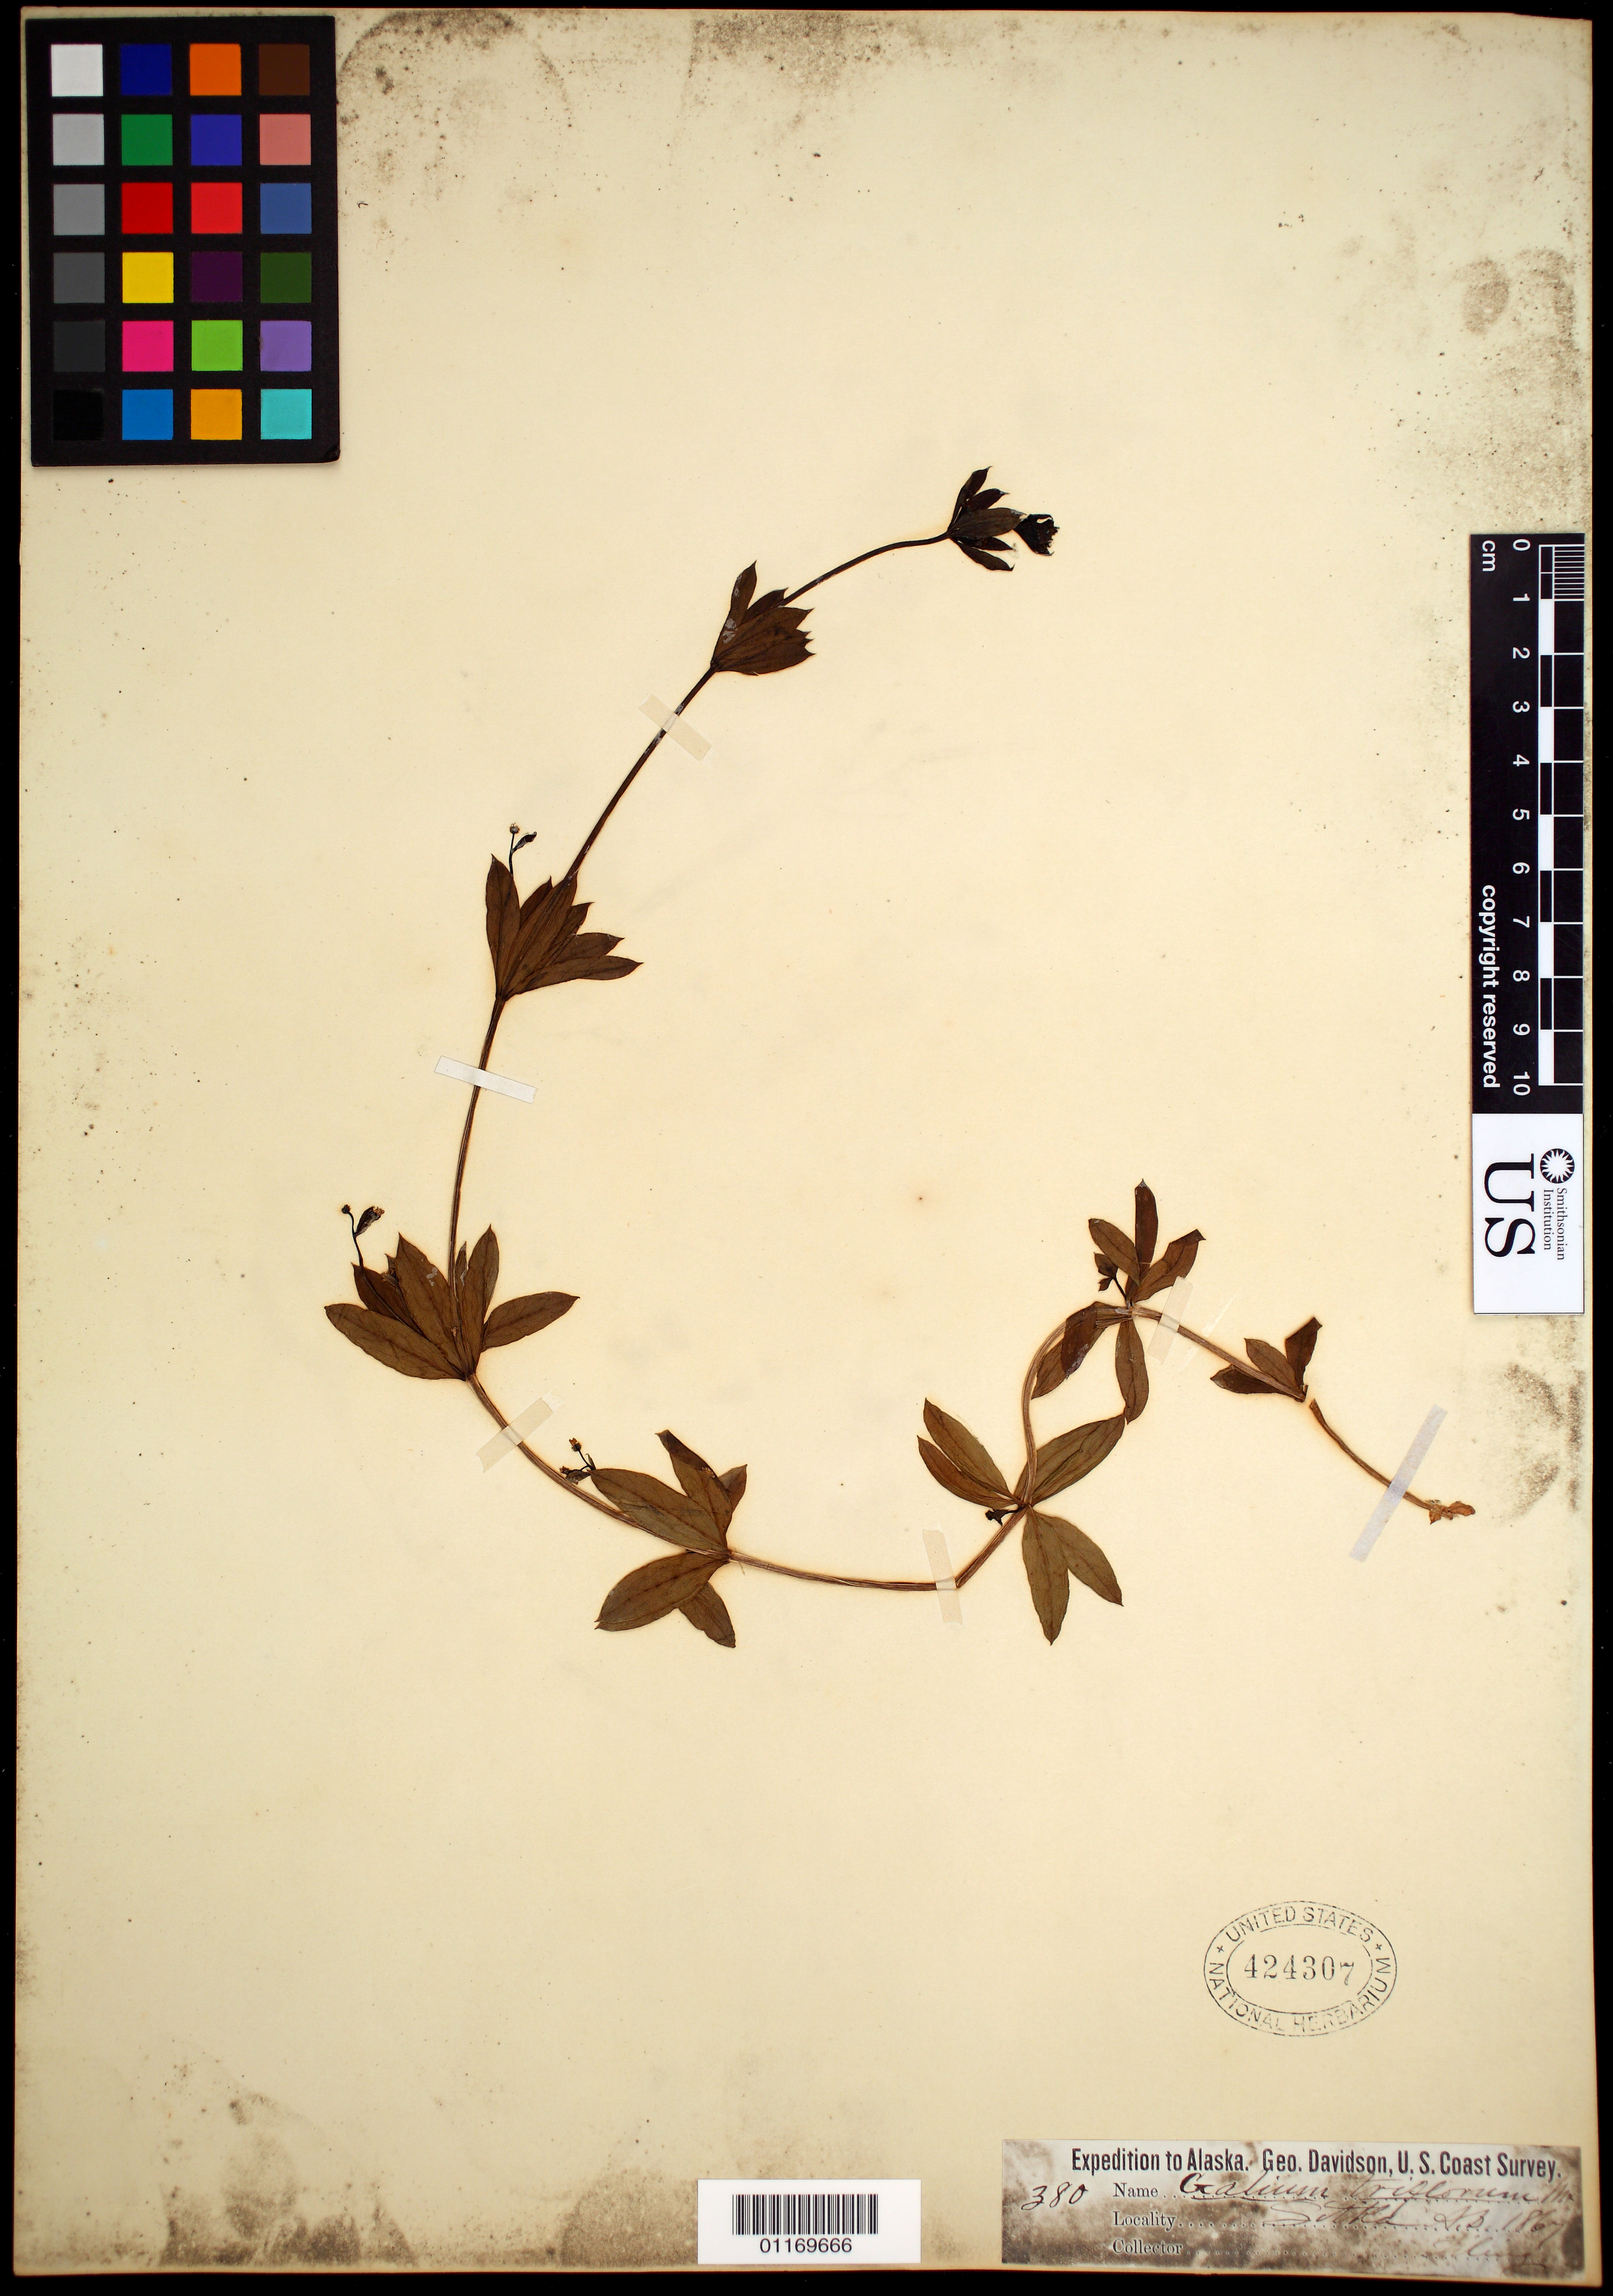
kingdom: Plantae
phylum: Tracheophyta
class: Magnoliopsida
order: Gentianales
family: Rubiaceae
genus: Galium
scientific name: Galium triflorum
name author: Michx.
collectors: H .S. T. Tiling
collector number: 380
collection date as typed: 1867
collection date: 1867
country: United States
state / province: Alaska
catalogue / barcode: US 424307